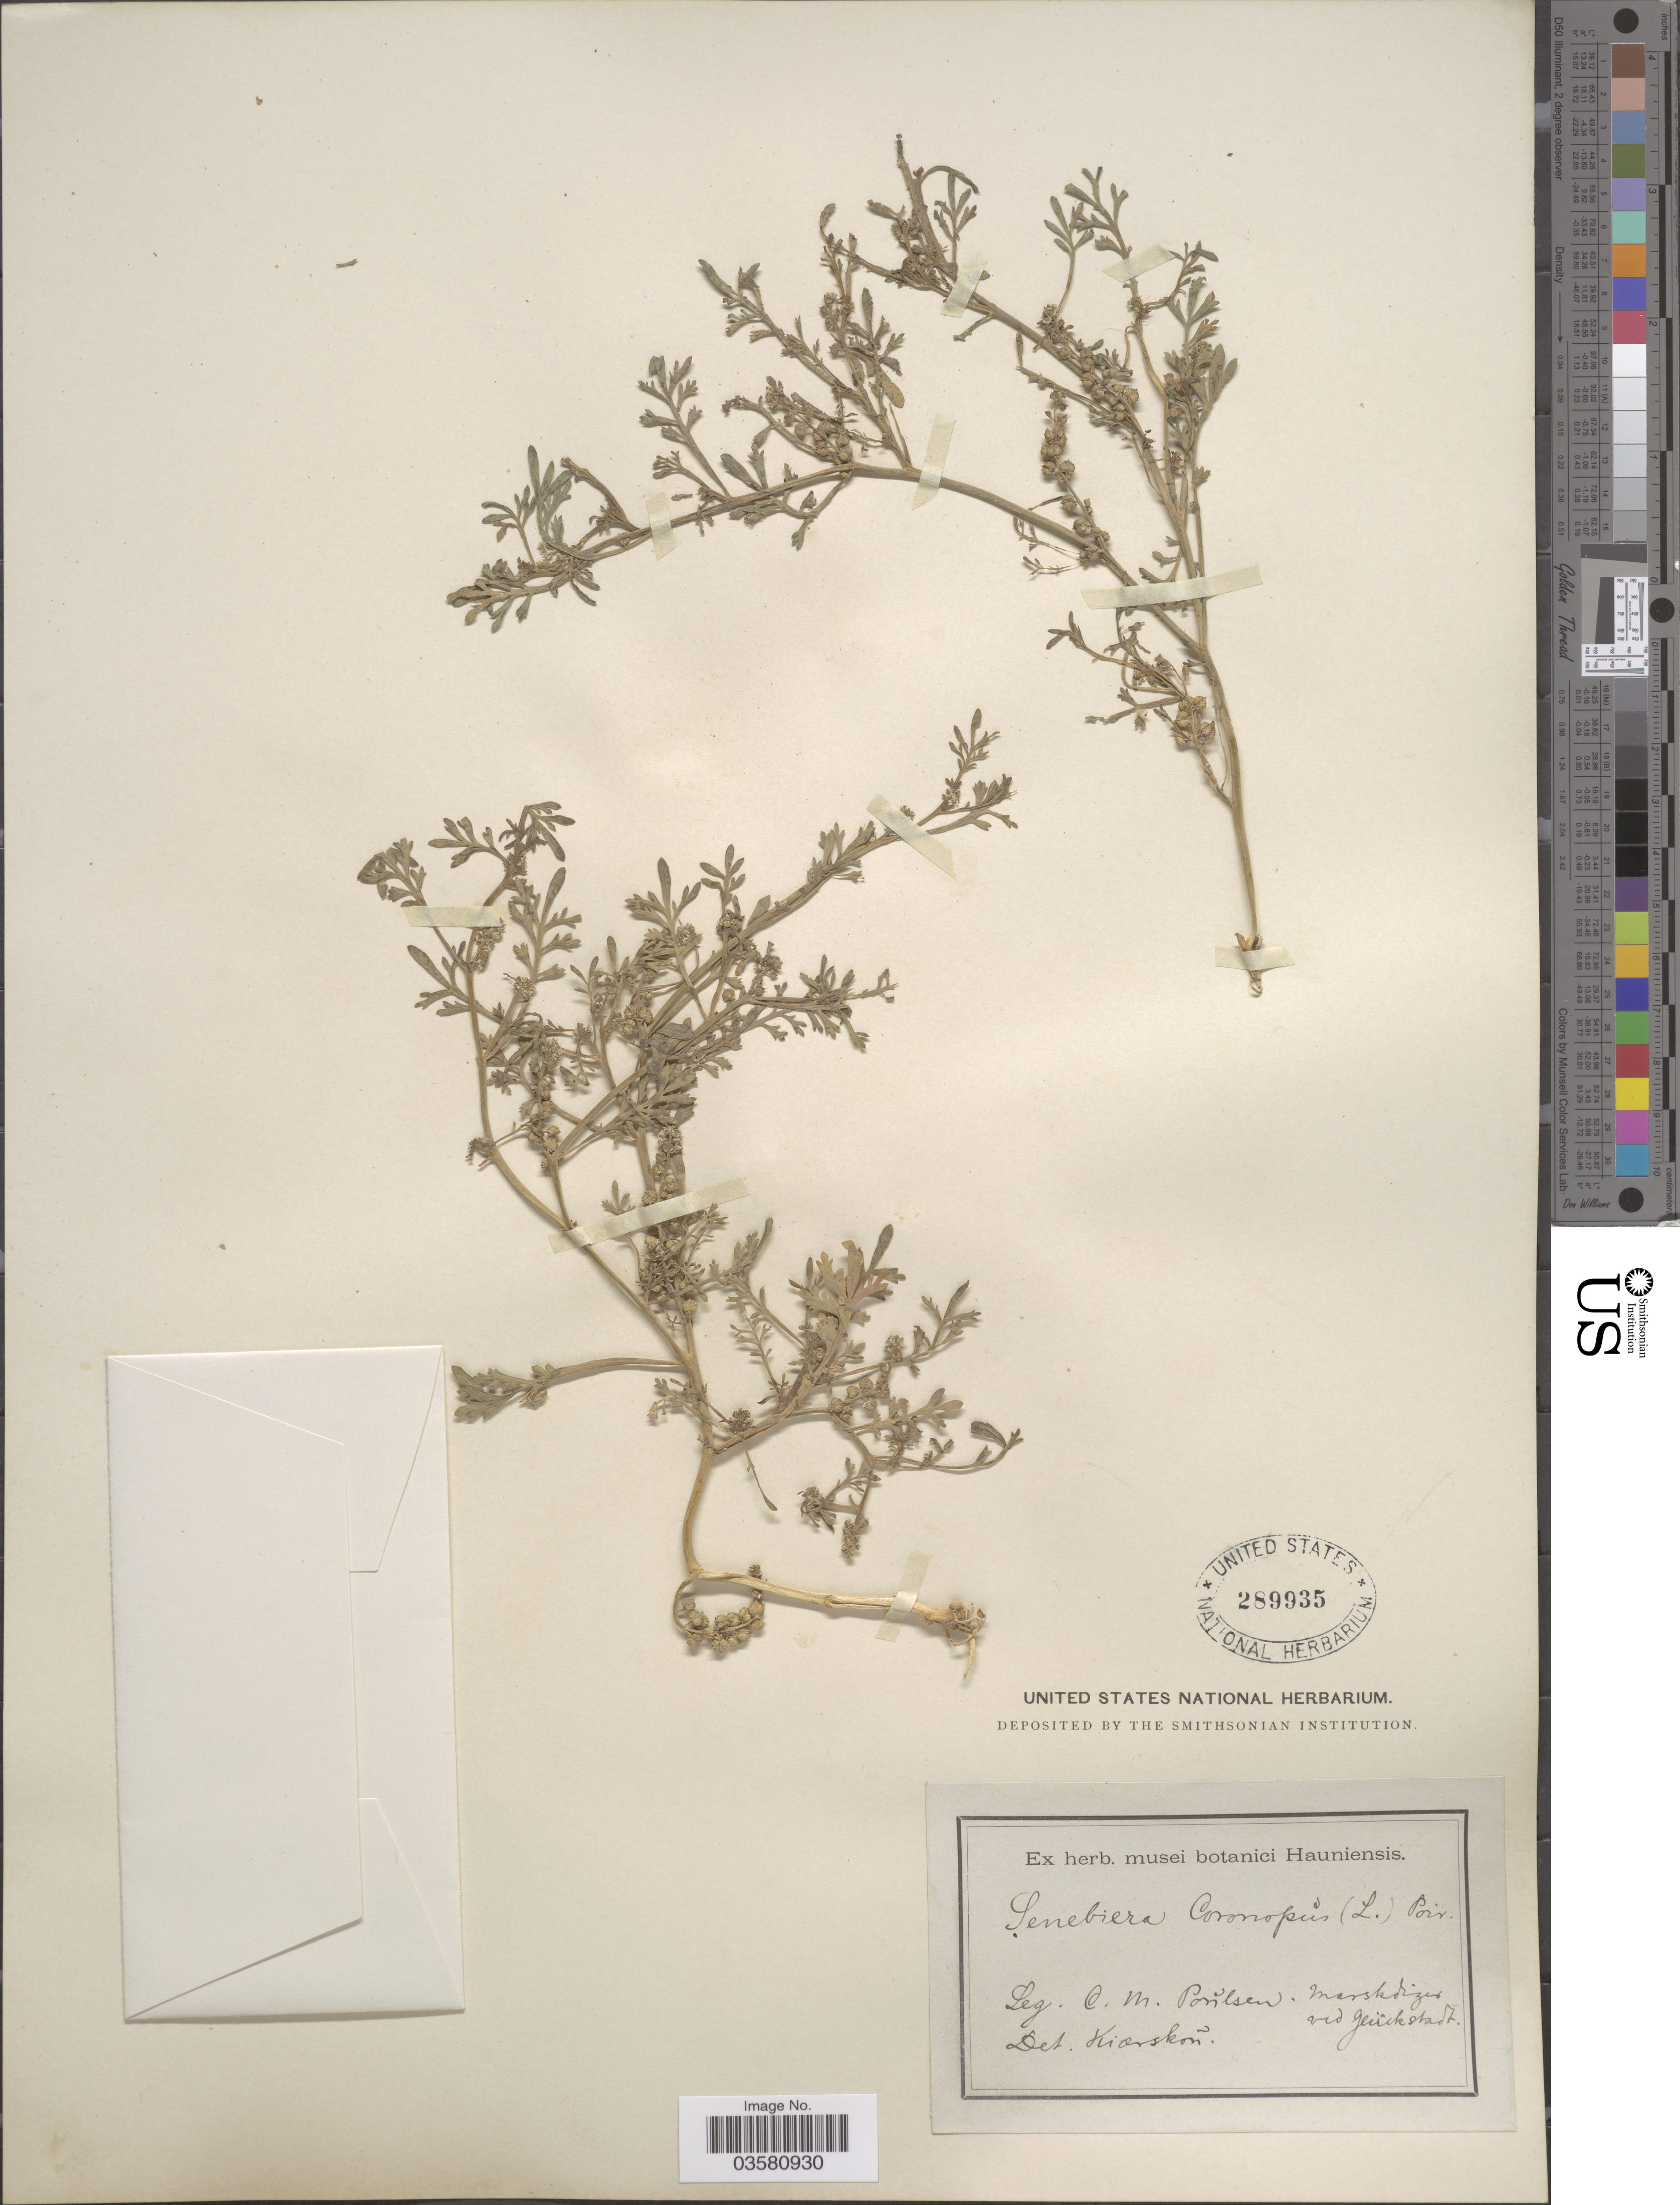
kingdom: Plantae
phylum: Tracheophyta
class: Magnoliopsida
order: Brassicales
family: Brassicaceae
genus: Lepidium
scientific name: Lepidium coronopus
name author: (L.) Al-Shehbaz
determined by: Strong, M. T., (US), Smithsonian Institution - National Museum of Natural History (UNITED STATES)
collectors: C. Poulsen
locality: Marskdizeo vid Geukstadt. [interpreted]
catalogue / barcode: US 289935